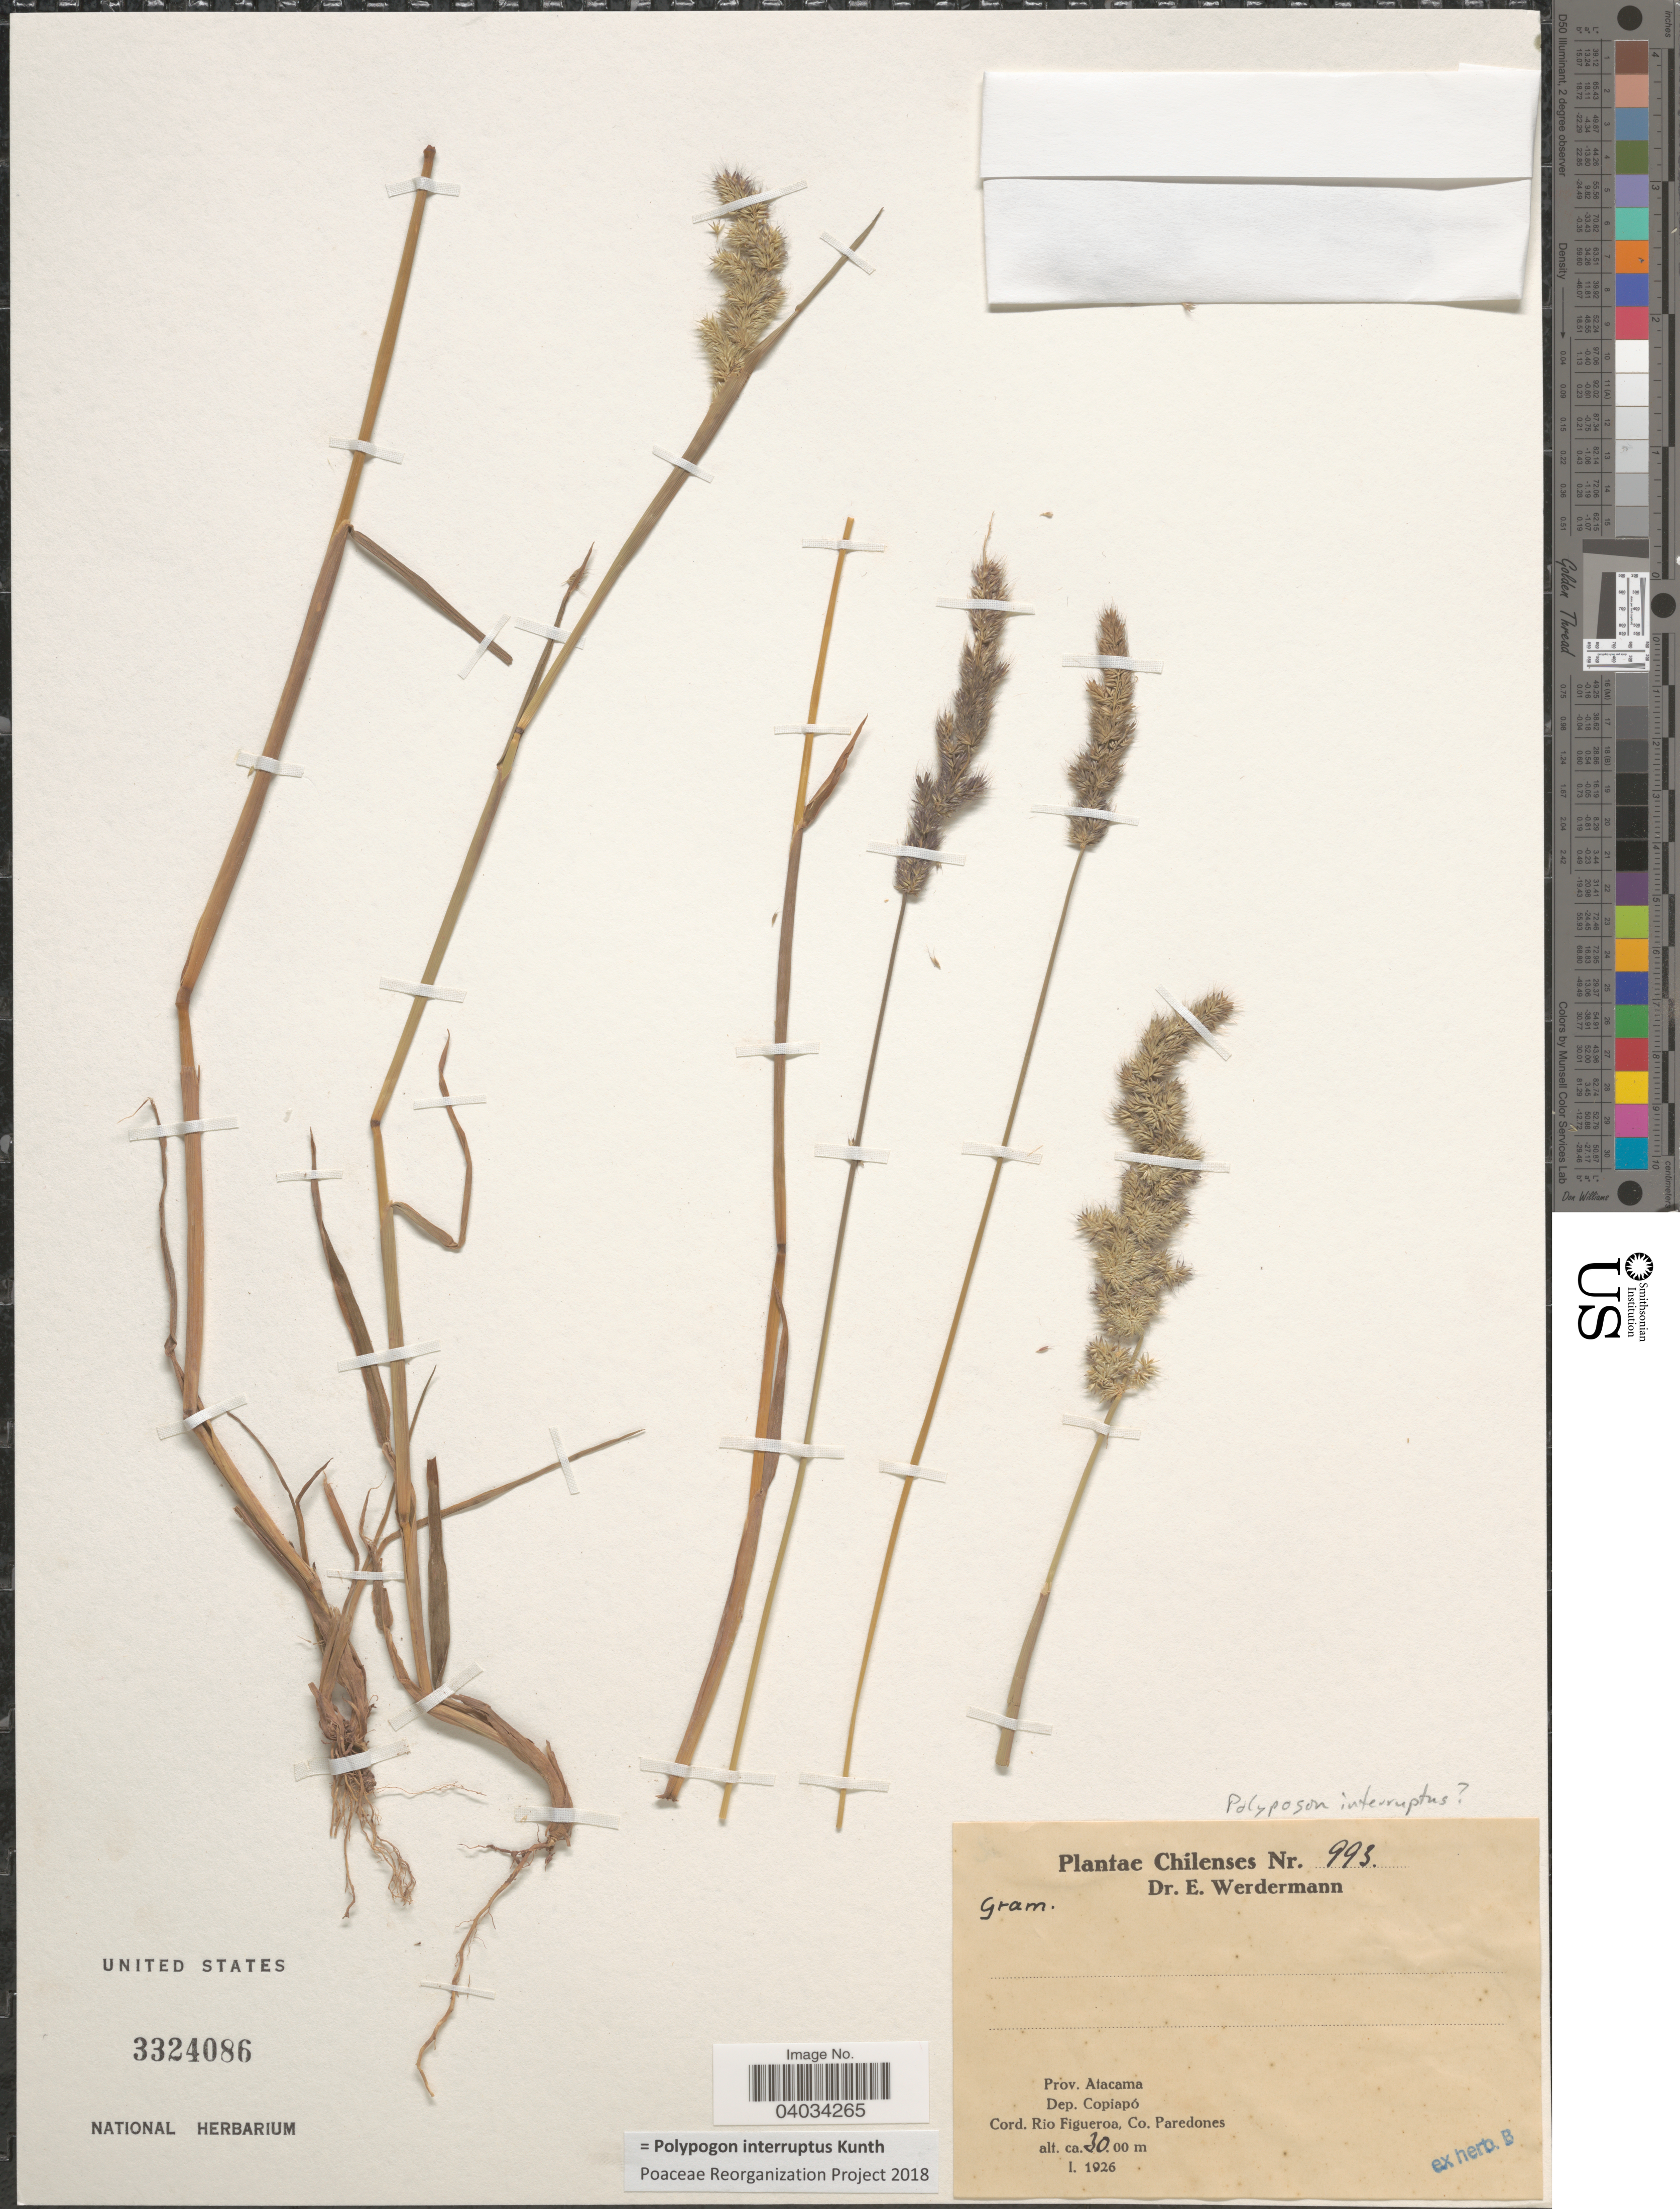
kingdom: Plantae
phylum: Tracheophyta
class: Liliopsida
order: Poales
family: Poaceae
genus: Polypogon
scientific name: Polypogon interruptus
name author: Kunth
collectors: E. Werdermann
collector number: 993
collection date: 1926-01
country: Chile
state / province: Atacama (III)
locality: Prov. Atacama. Dep. Copiapó. Cord. Rio Figueroa, Co. Paredones.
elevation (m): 3000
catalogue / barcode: US 3324086